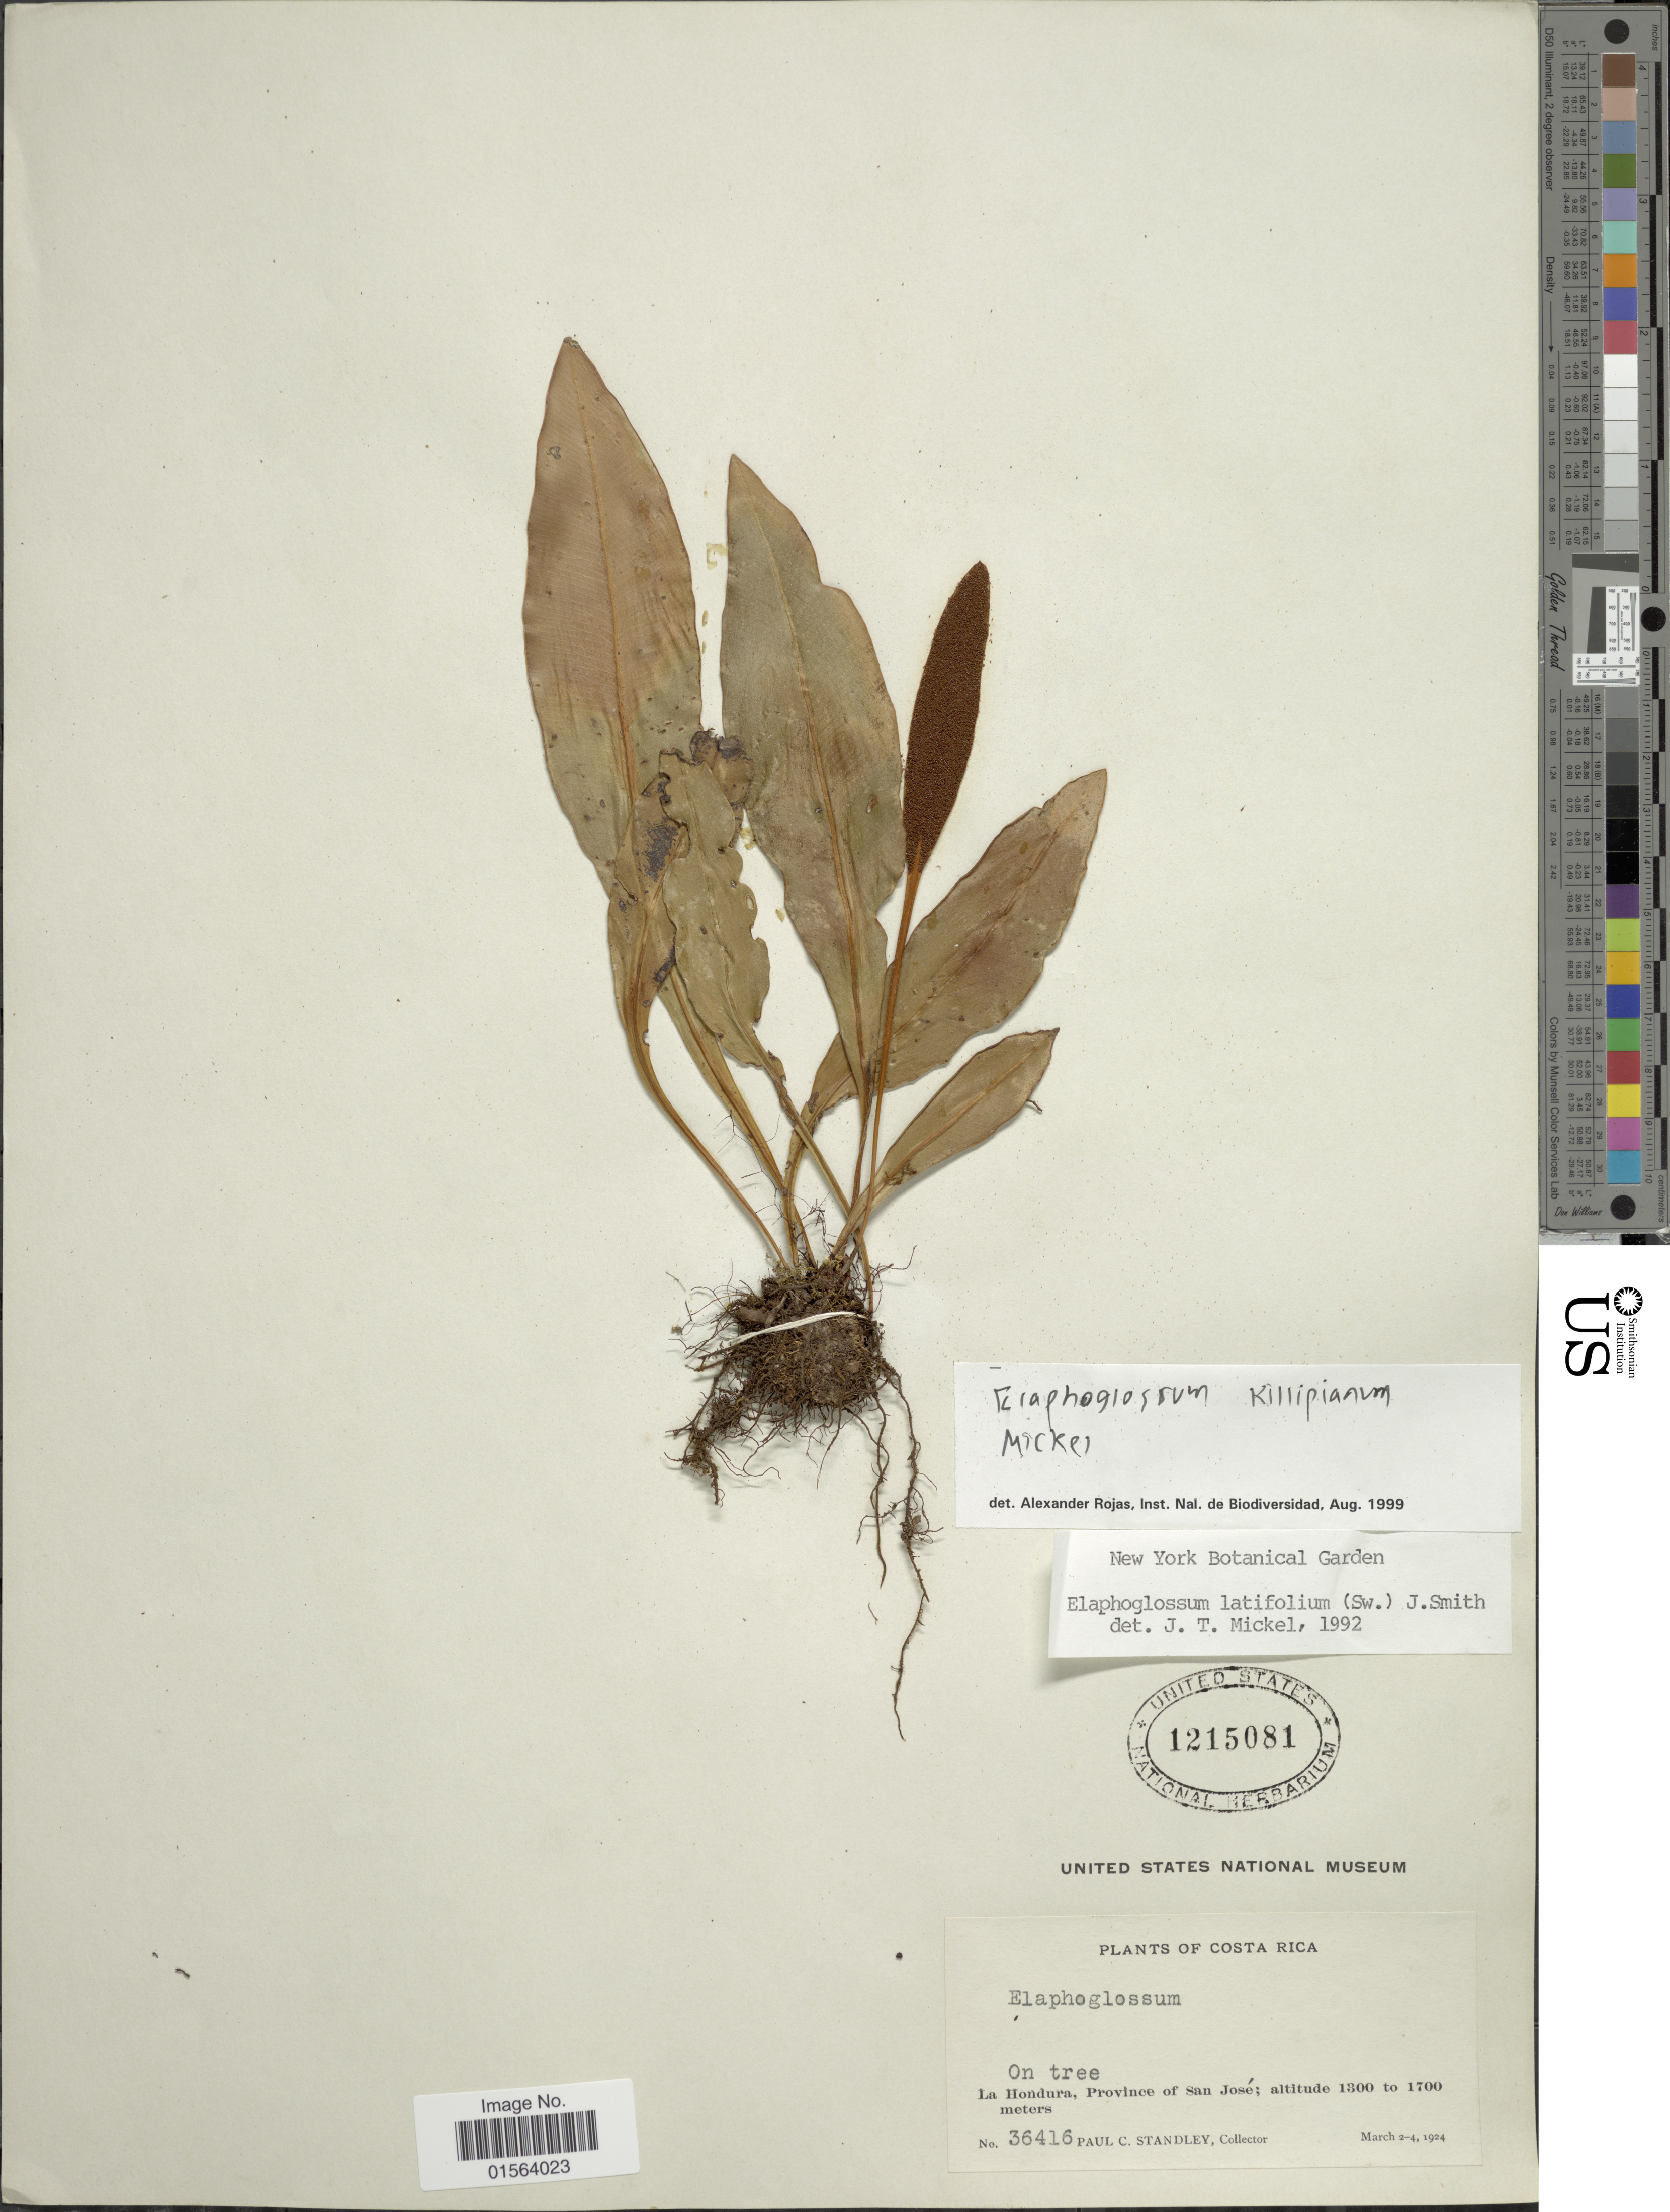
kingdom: Plantae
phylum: Tracheophyta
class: Polypodiopsida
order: Polypodiales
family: Dryopteridaceae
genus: Elaphoglossum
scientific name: Elaphoglossum killipianum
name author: Mickel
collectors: P. C. Standley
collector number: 36416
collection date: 1924-03-02/1924-03-04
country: Costa Rica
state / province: San José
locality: La Hondura, Province of San Jose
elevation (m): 1300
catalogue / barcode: US 1215081